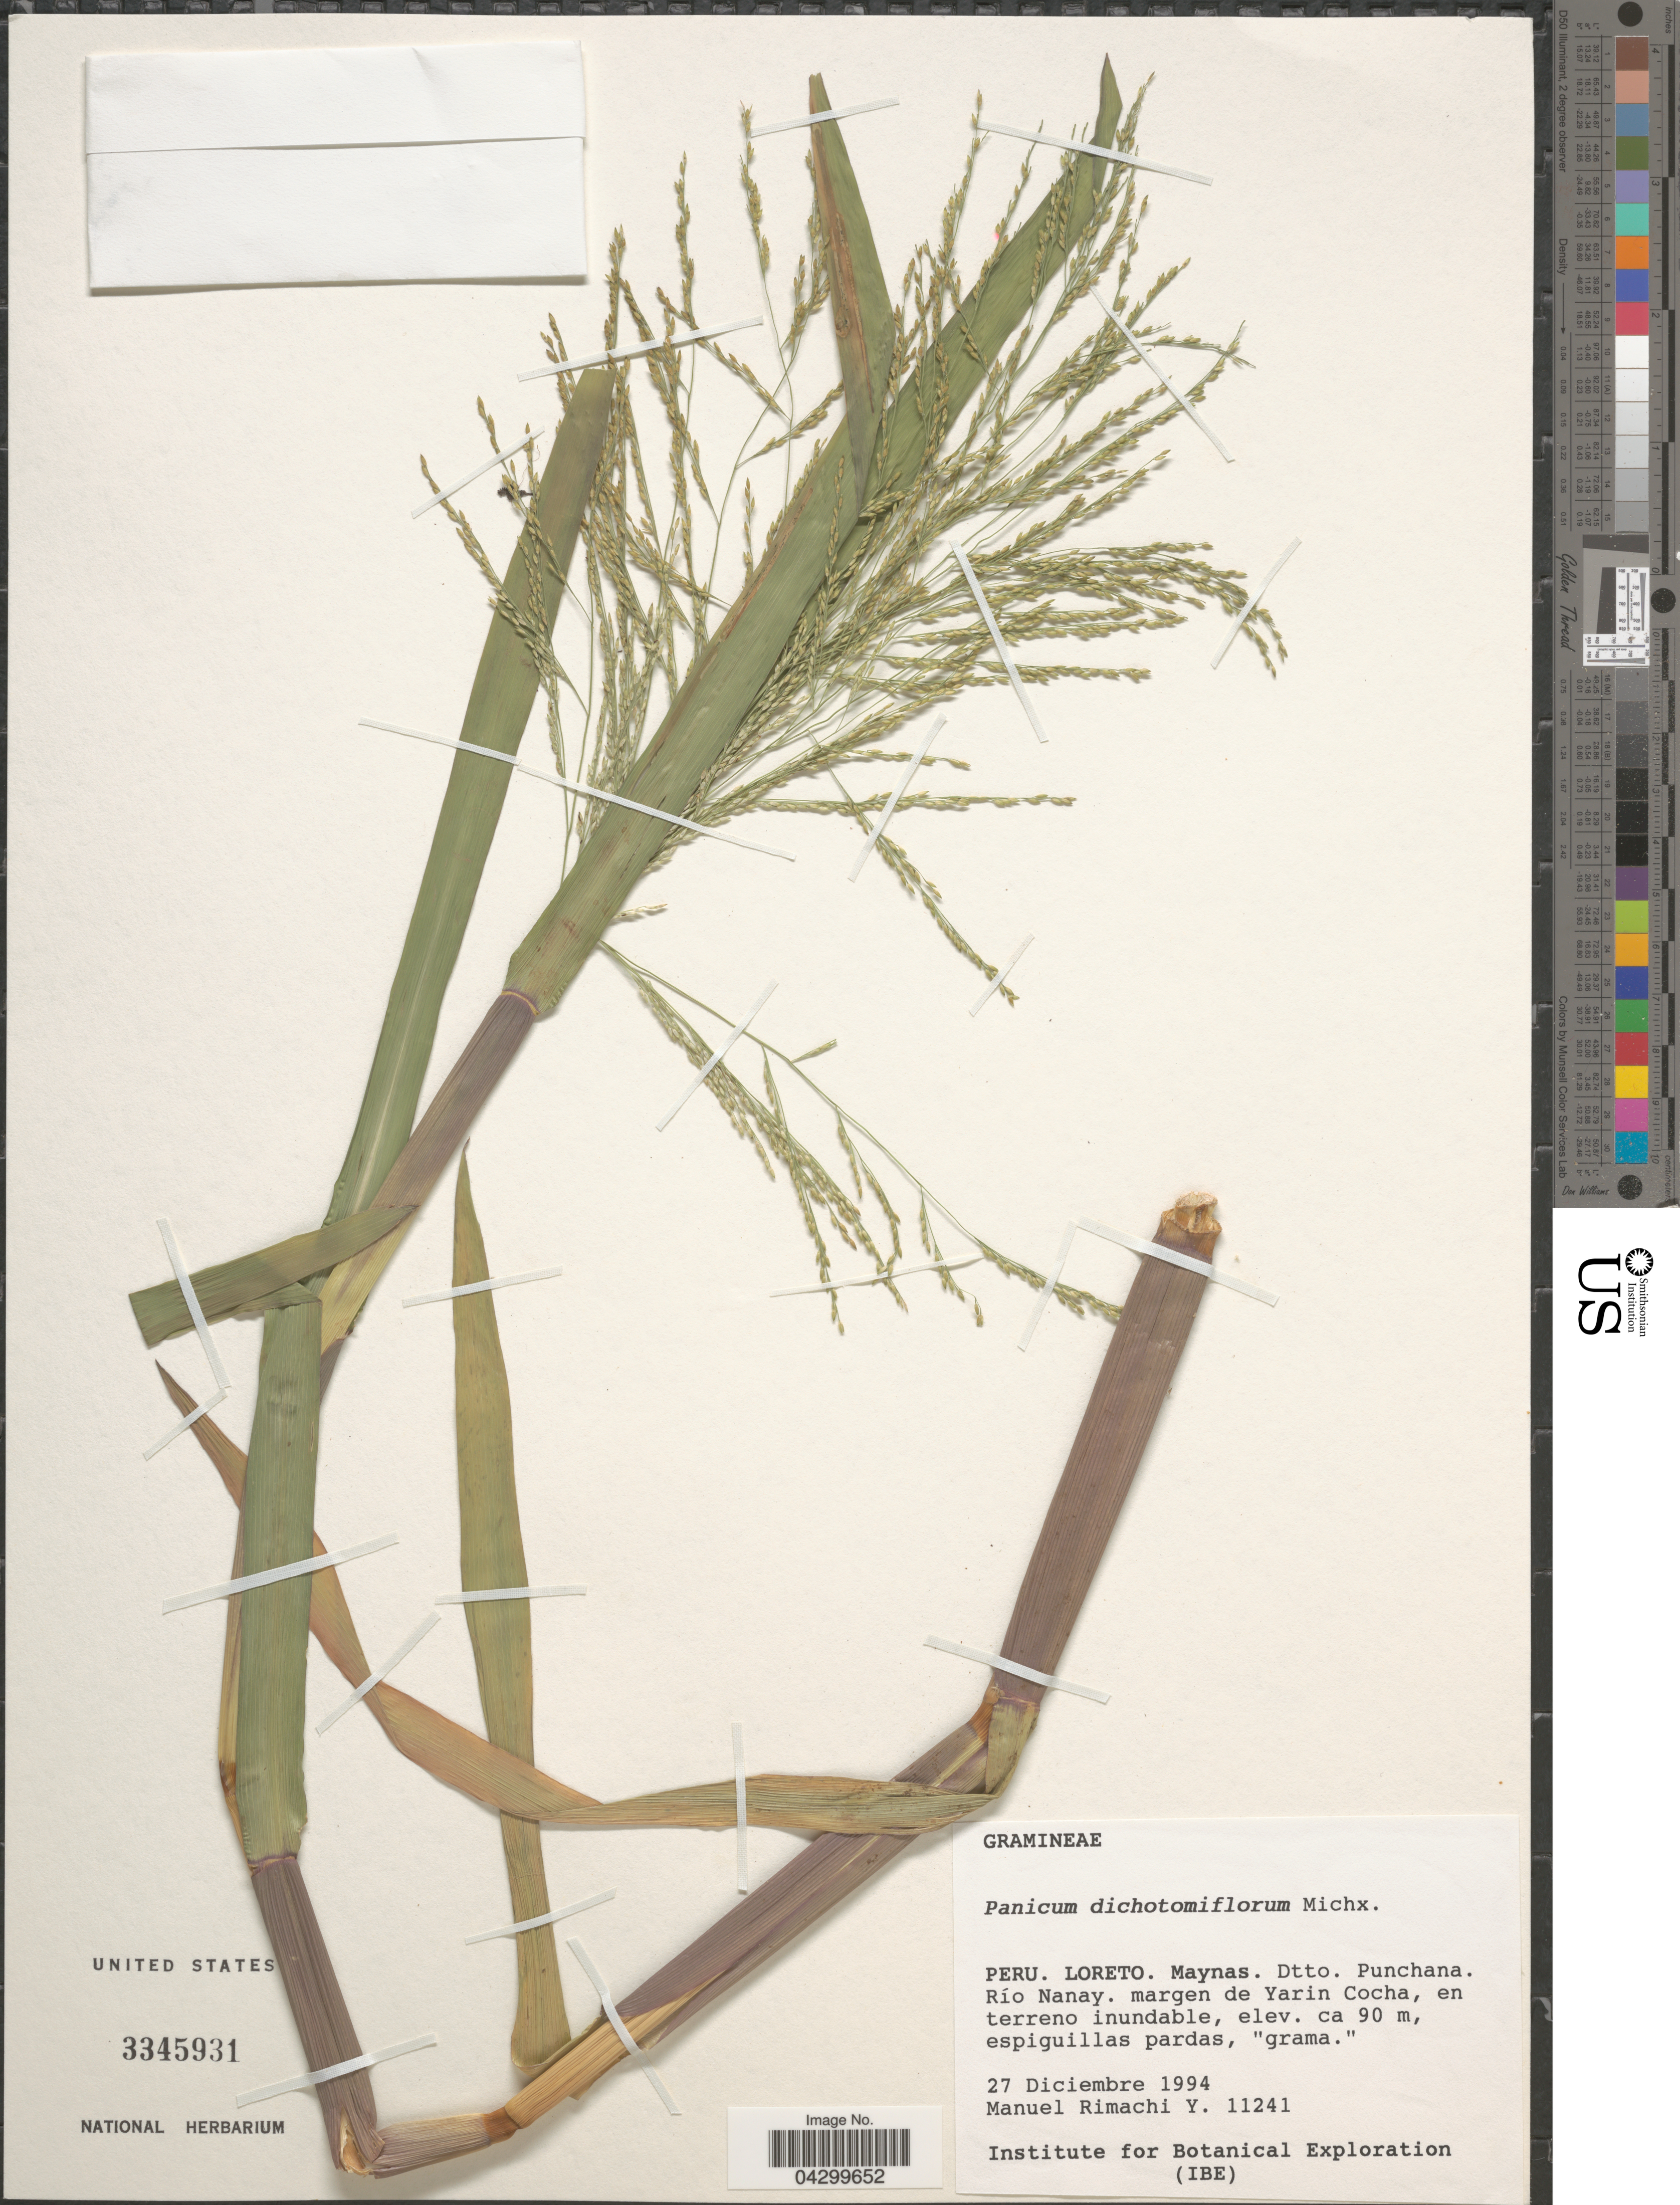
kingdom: Plantae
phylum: Tracheophyta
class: Liliopsida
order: Poales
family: Poaceae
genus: Panicum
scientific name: Panicum dichotomiflorum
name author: Michx.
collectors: M. Rimachi Y.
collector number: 11241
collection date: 1994-12-27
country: Peru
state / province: Loreto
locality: Maynas. Dtto. Punchana. Río Nanay. marrgen de Yarin Cocha, en terreno inundable. Institute for Botanical Exploration (IBE).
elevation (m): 90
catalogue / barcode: US 3345931